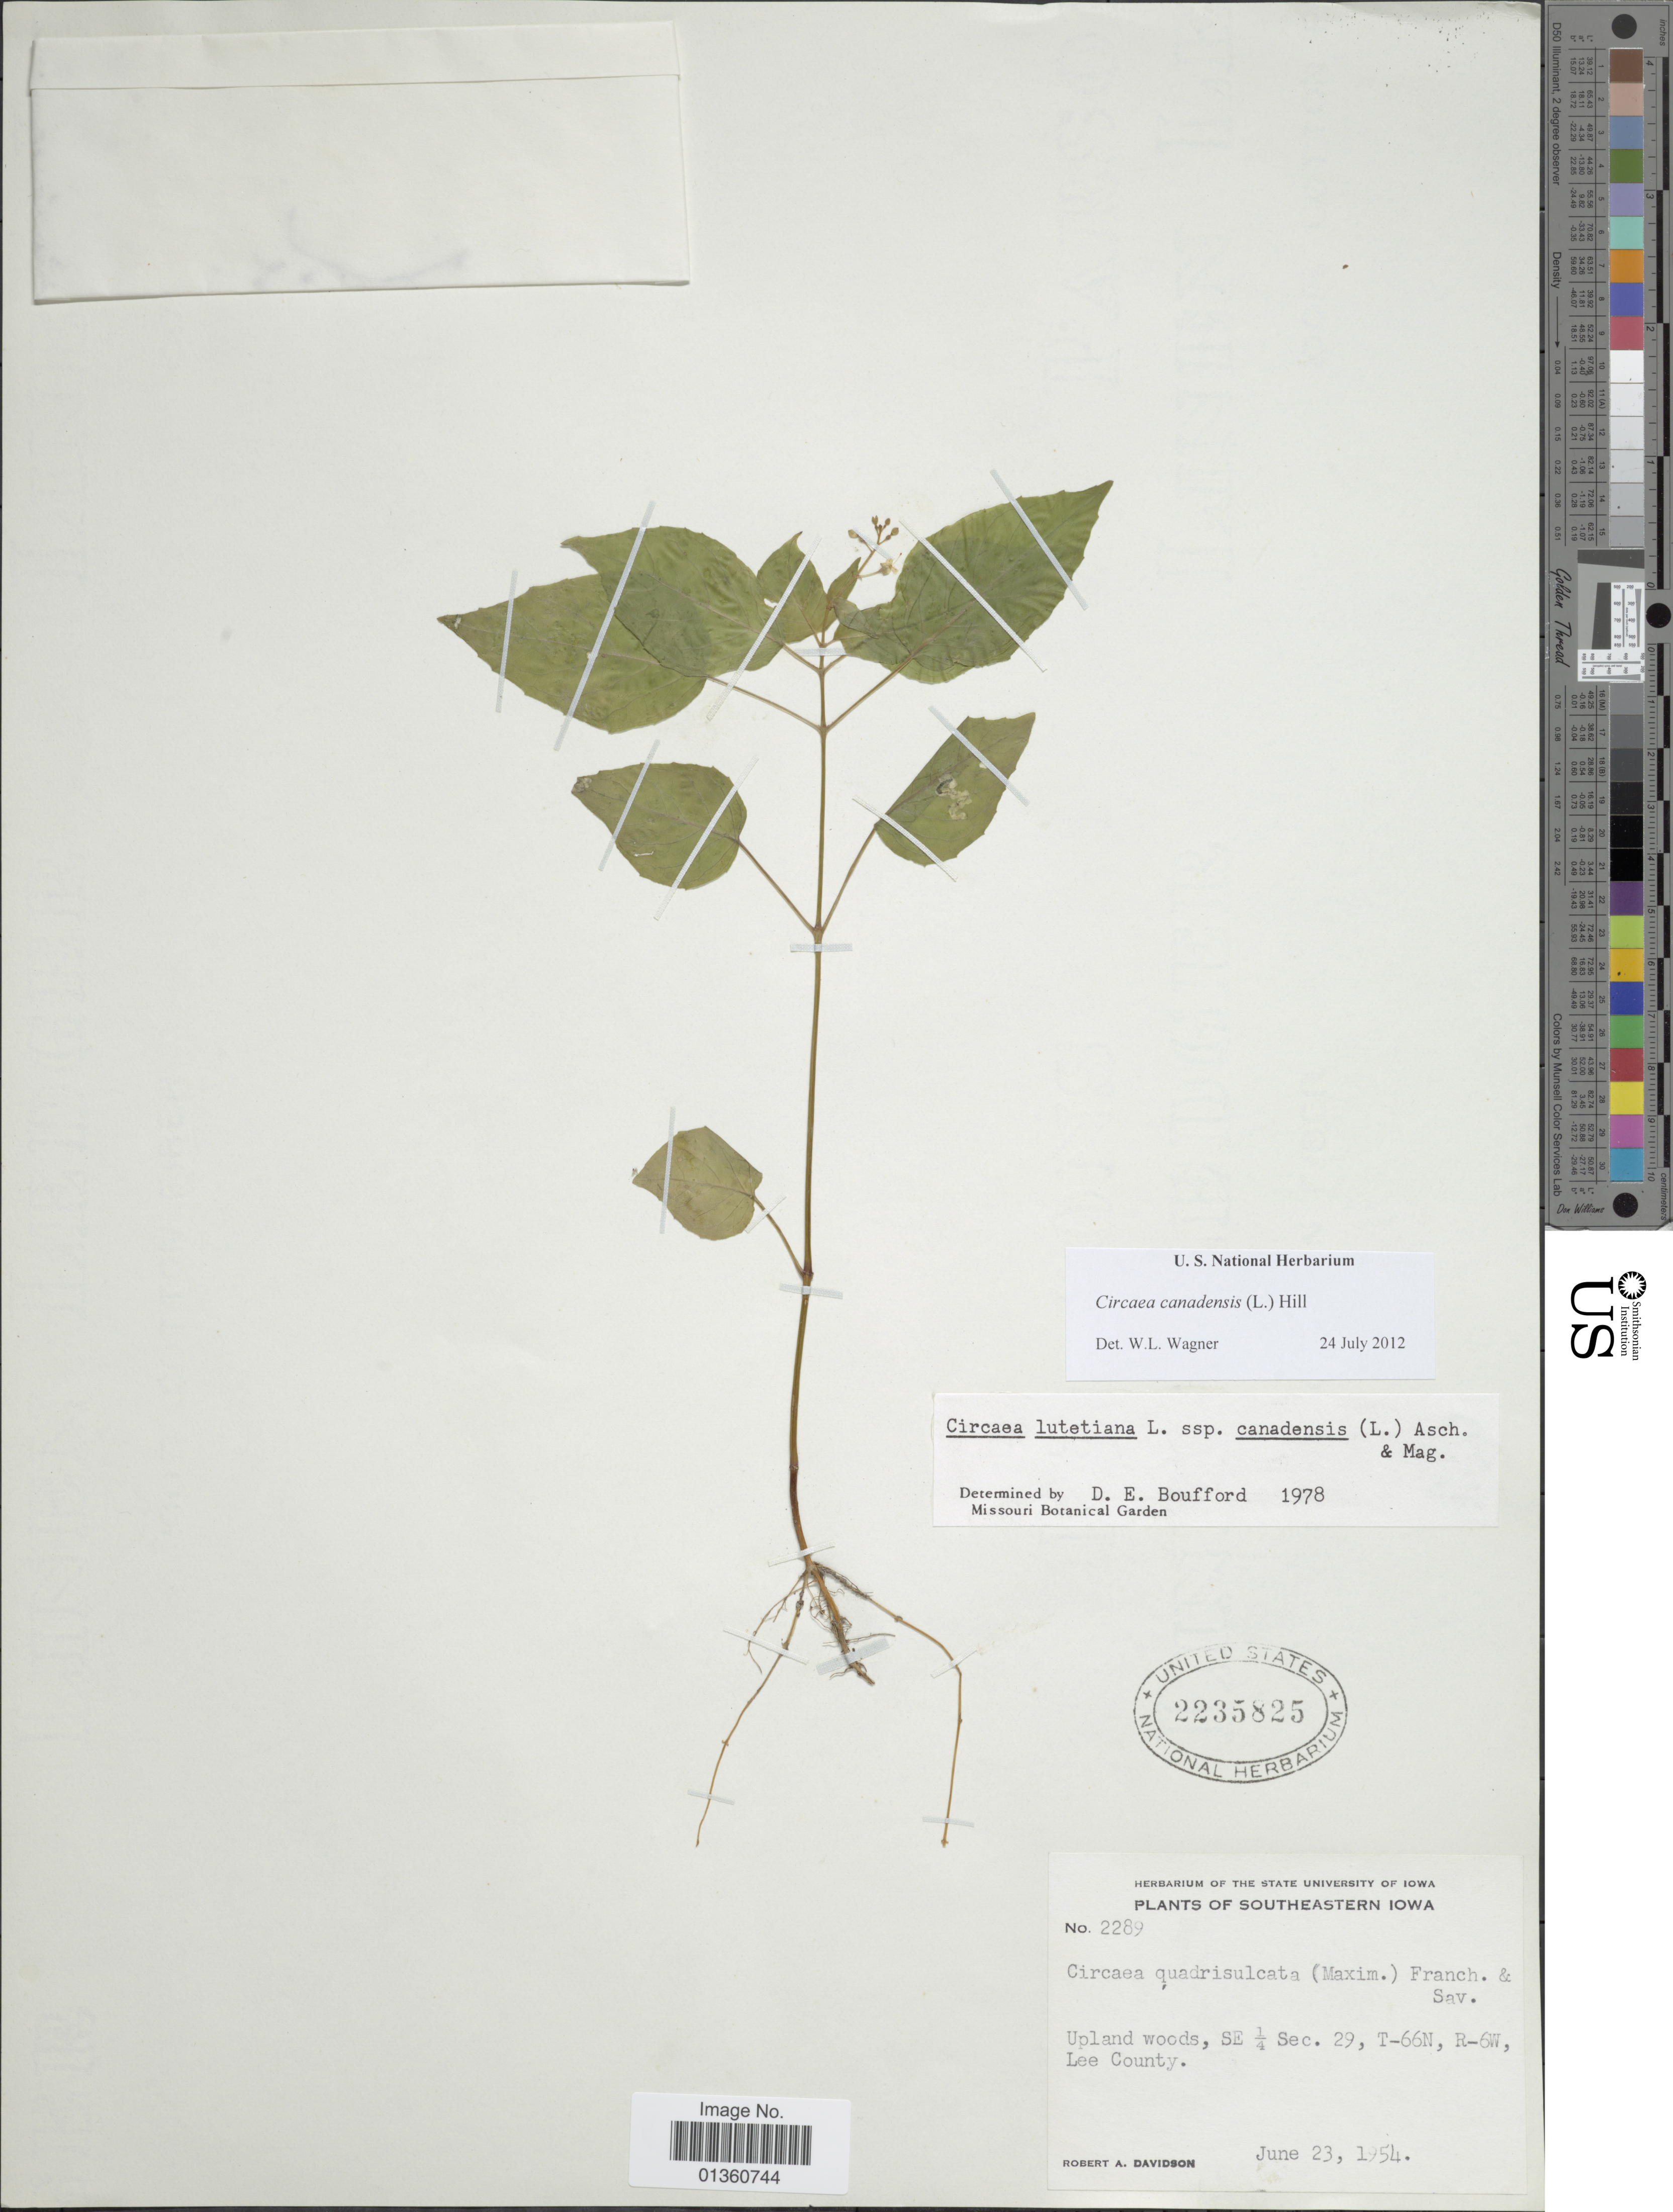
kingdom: Plantae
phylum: Tracheophyta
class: Magnoliopsida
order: Myrtales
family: Onagraceae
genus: Circaea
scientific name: Circaea canadensis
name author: (L.) Hill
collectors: R. A. Davidson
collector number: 2289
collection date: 1954-06-23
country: United States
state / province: Iowa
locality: Southeastern Iowa. Lee County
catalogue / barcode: US 2235825